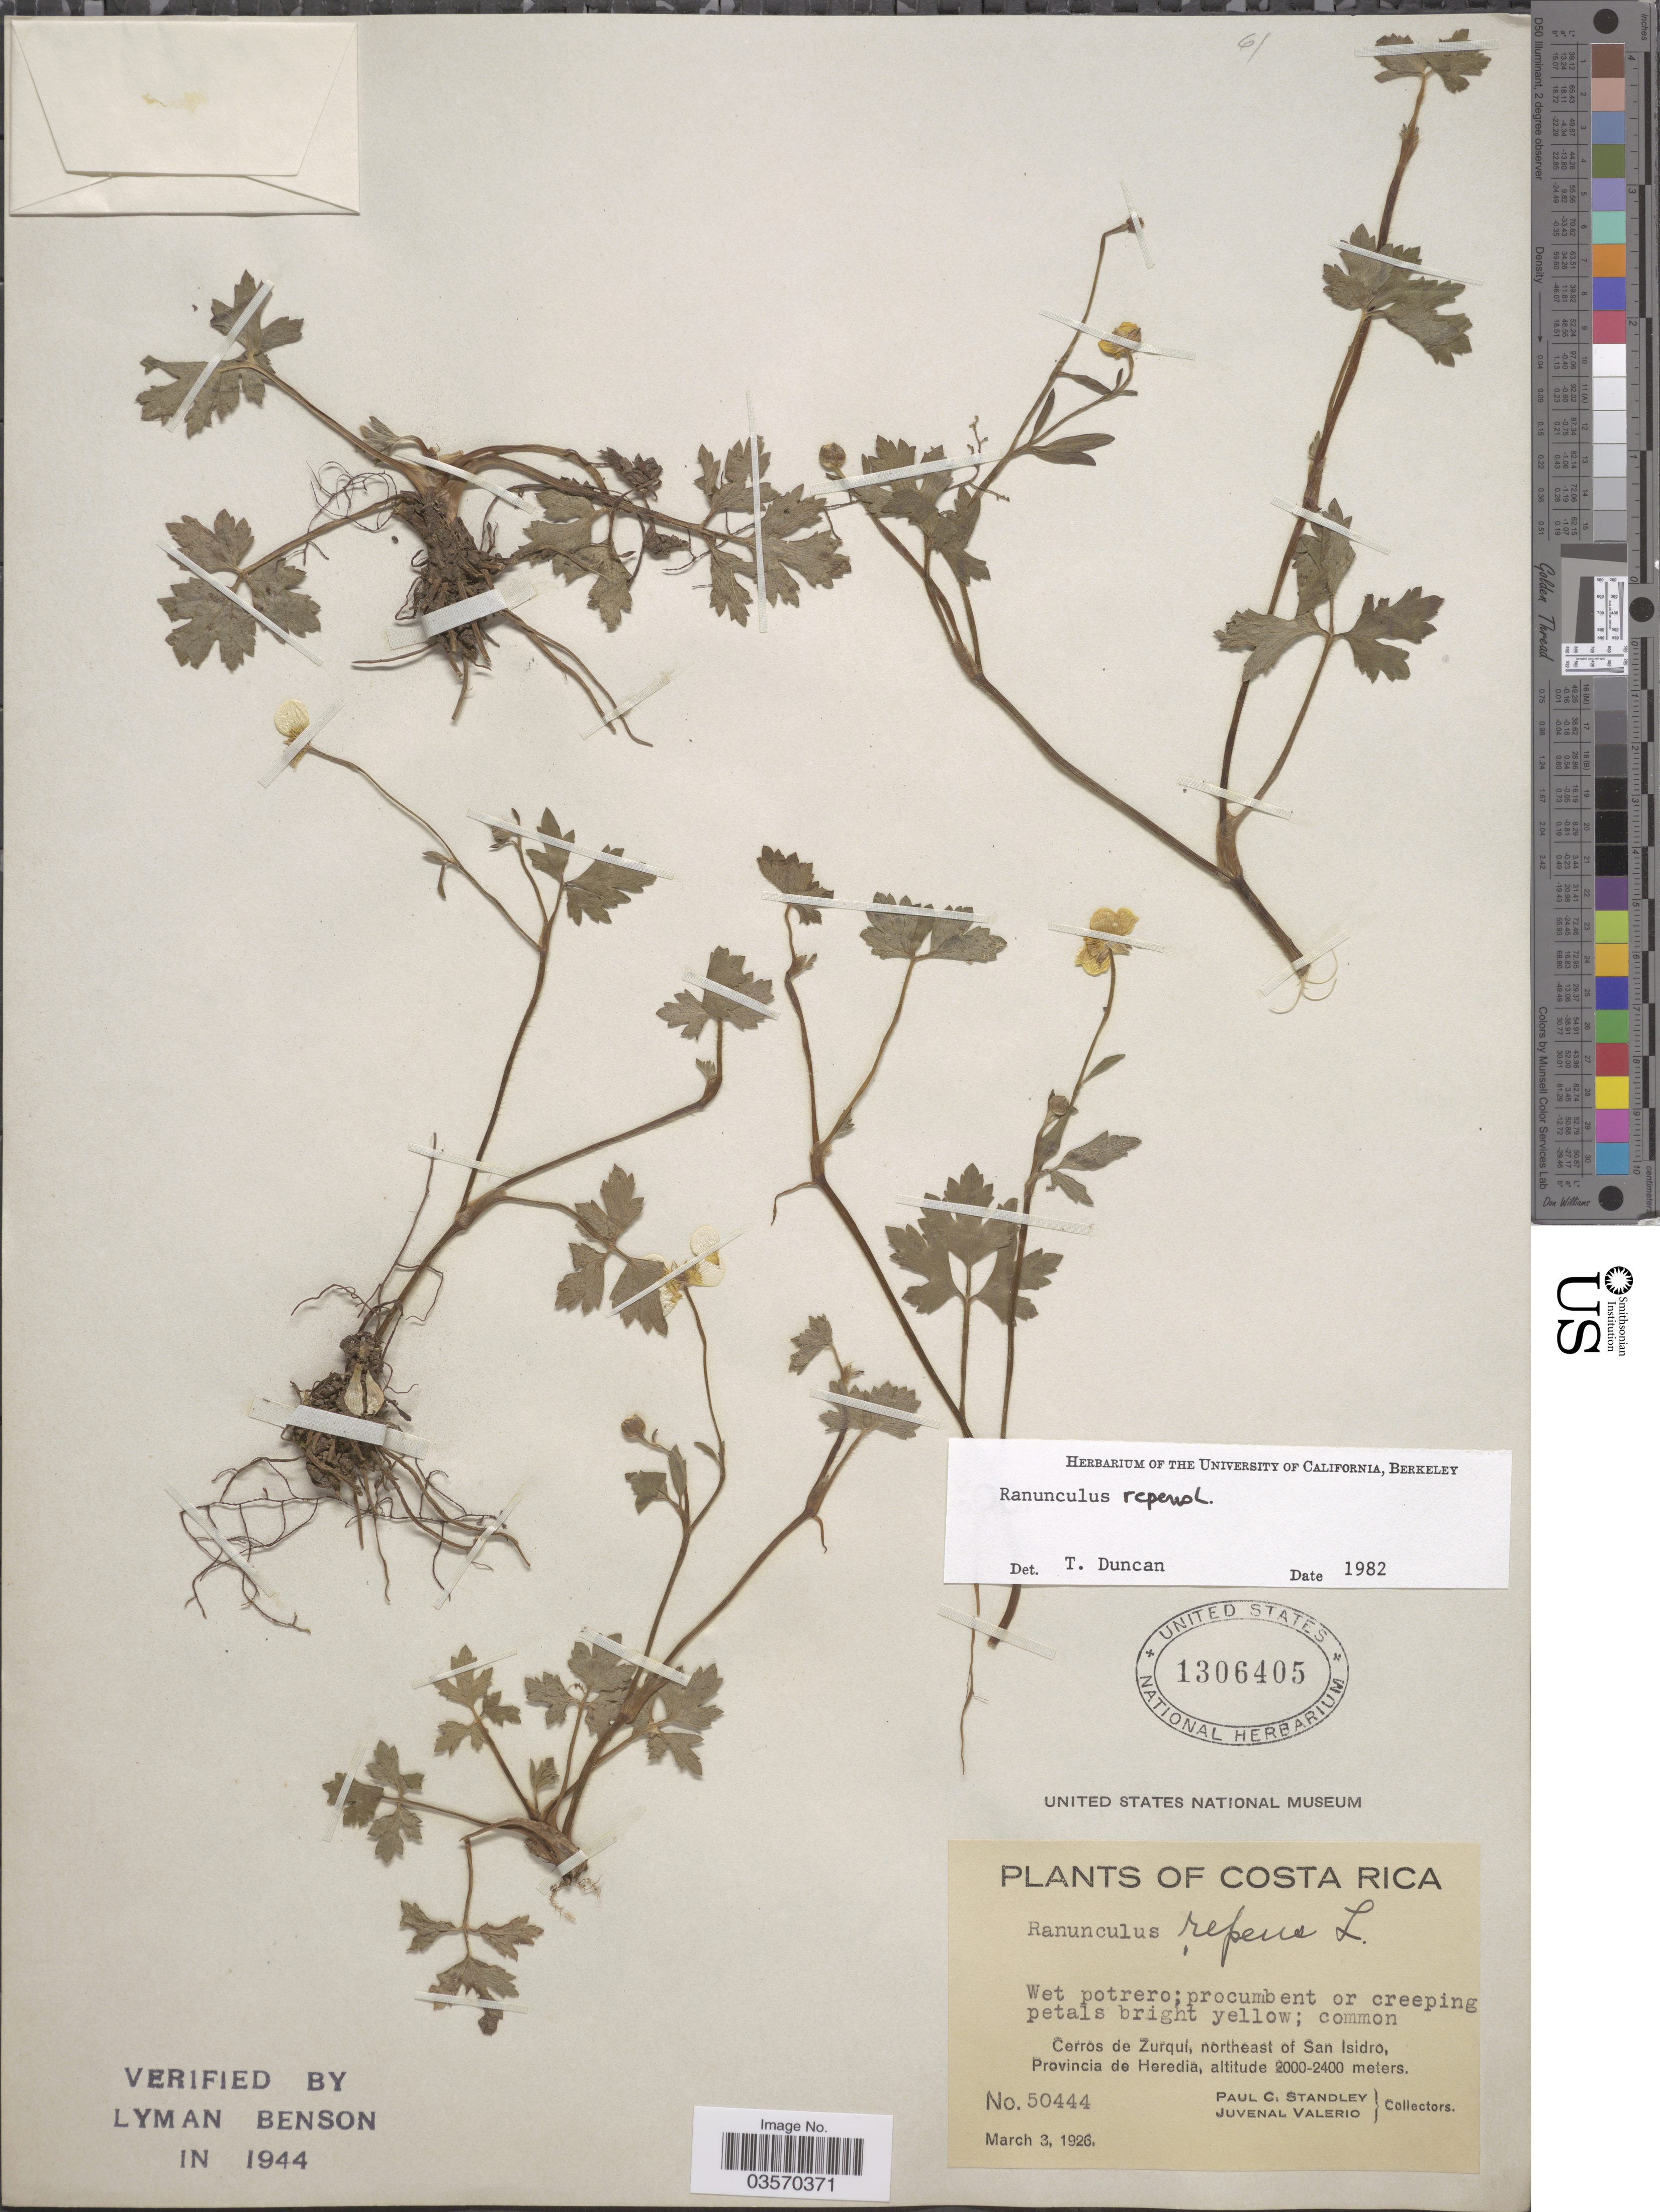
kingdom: Plantae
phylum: Tracheophyta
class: Magnoliopsida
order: Ranunculales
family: Ranunculaceae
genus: Ranunculus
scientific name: Ranunculus repens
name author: L.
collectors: P. C. Standley & J. Valerio R.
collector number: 50444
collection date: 1926-03-03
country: Costa Rica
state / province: Heredia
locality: Cerros de Zurqui, northeast of San Isidro.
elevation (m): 2000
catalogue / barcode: US 1306405